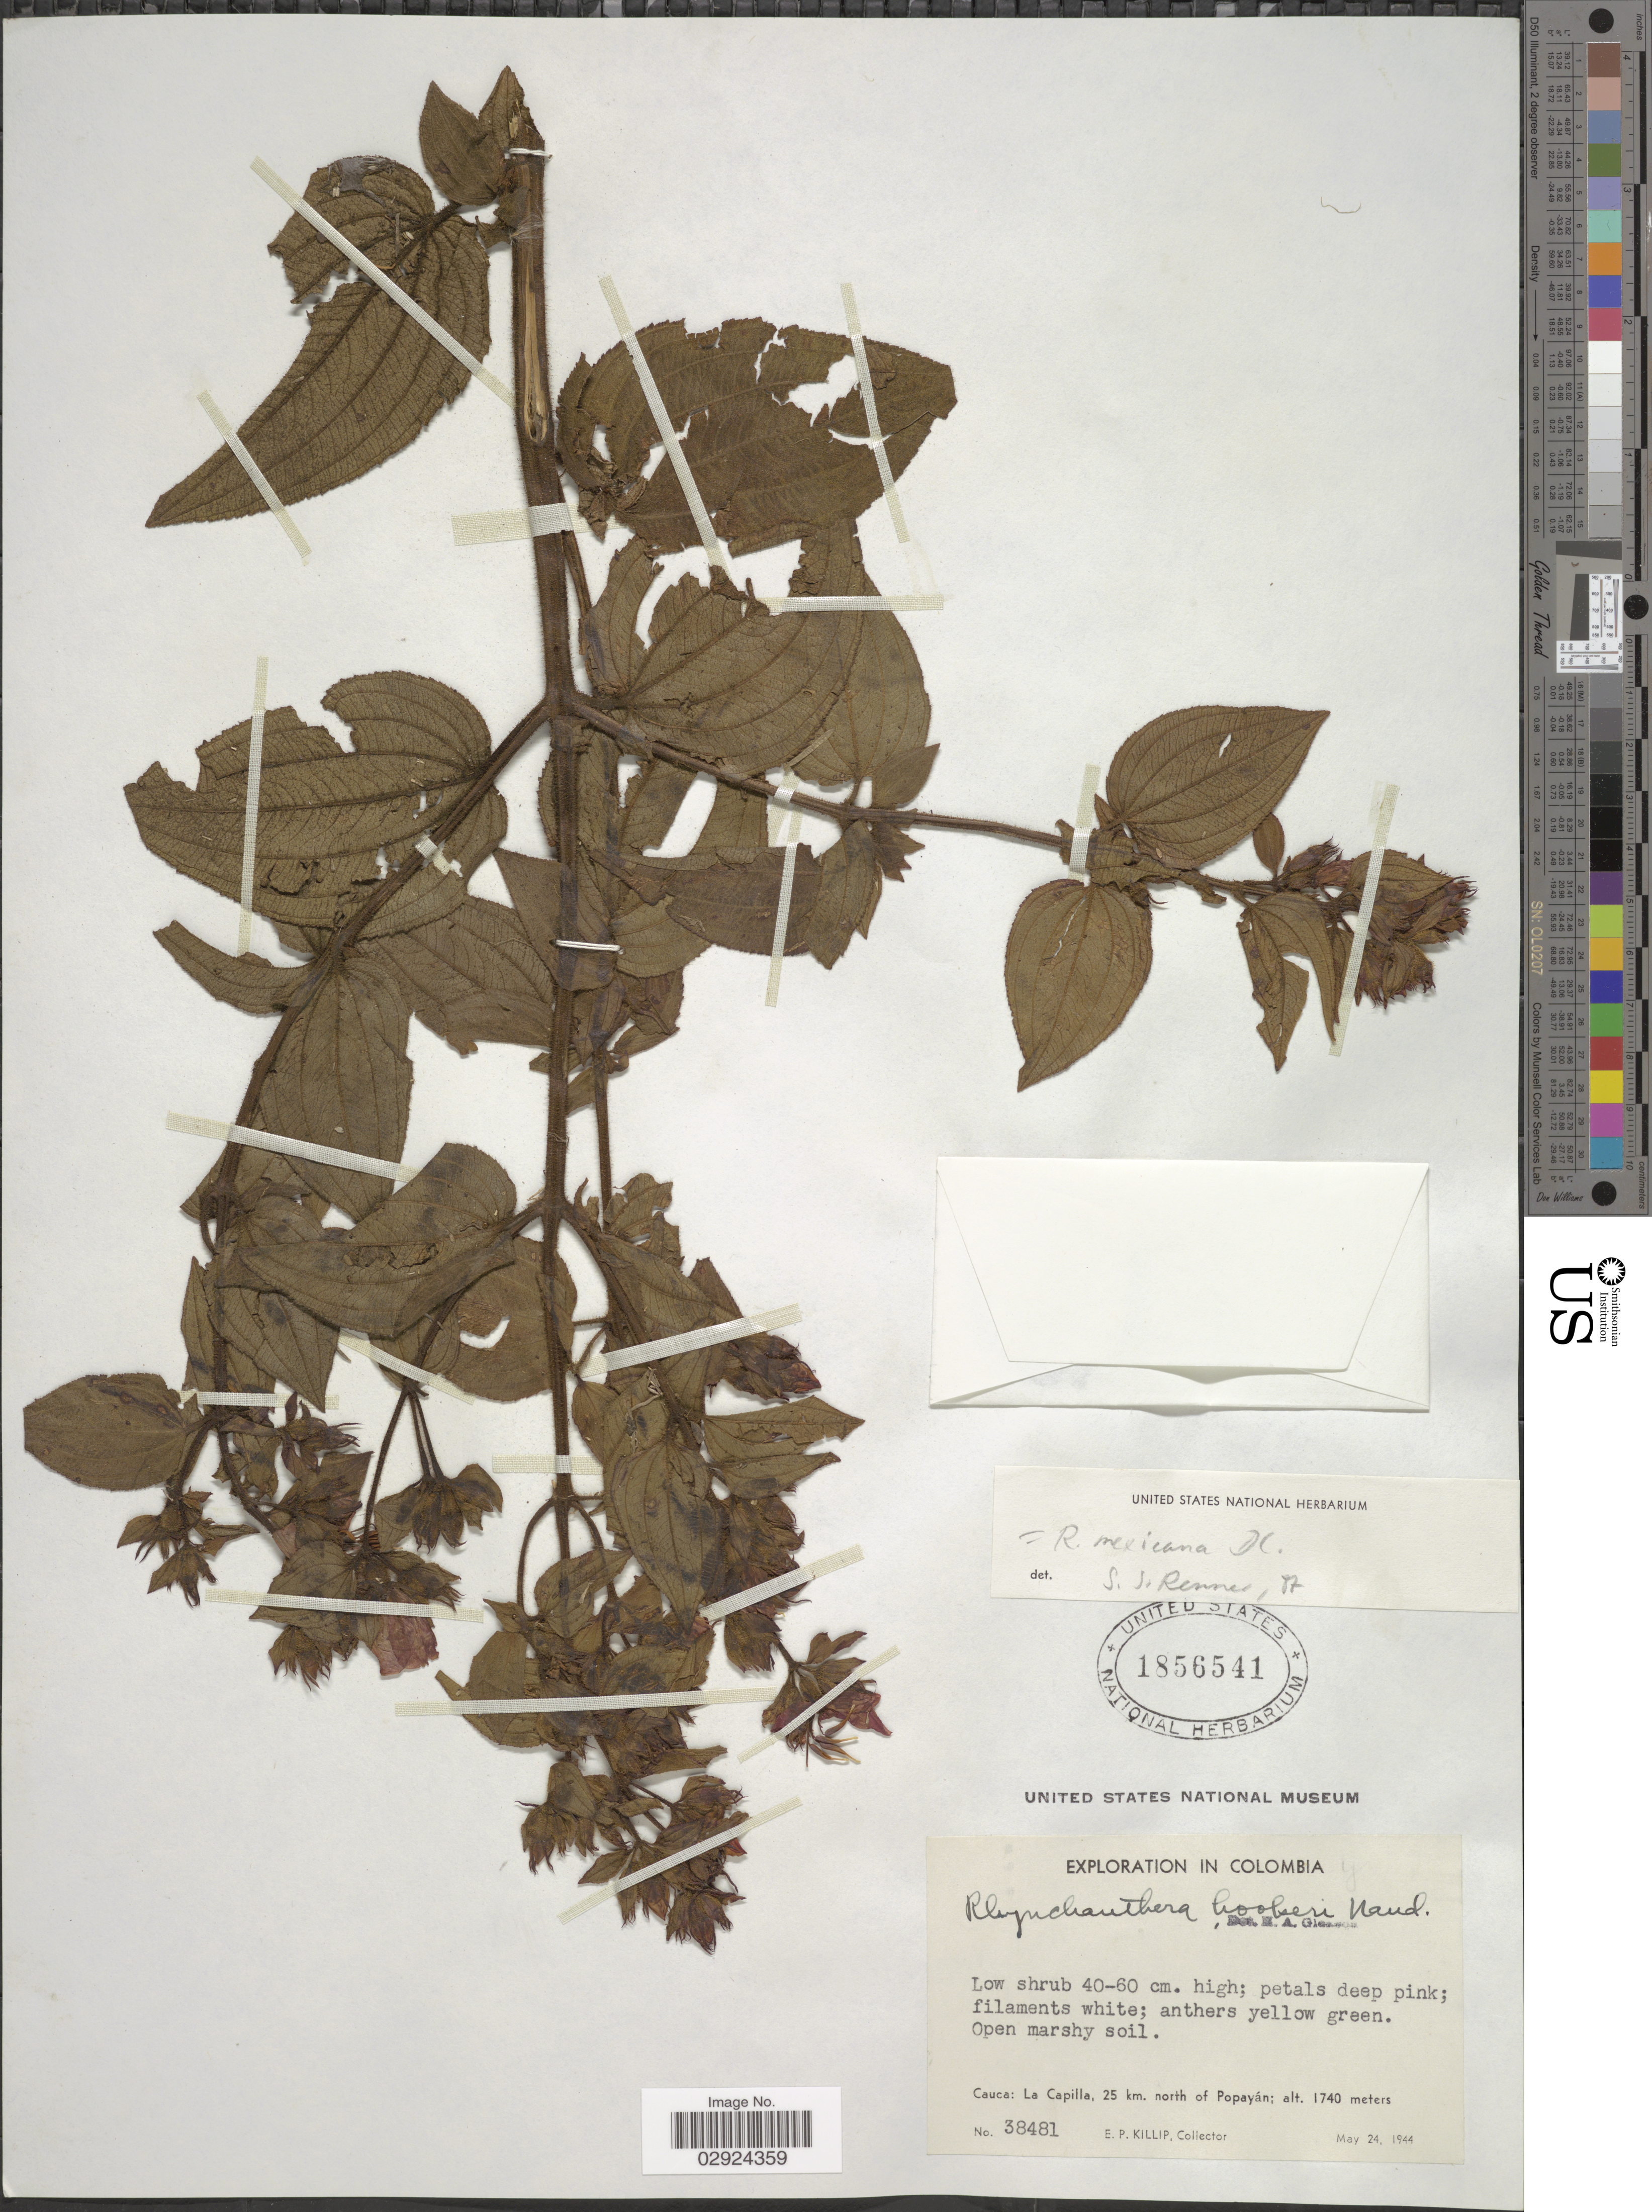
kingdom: Plantae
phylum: Tracheophyta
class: Magnoliopsida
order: Myrtales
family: Melastomataceae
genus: Rhynchanthera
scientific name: Rhynchanthera mexicana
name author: DC.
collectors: E. P. Killip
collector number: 38481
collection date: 1944-05-24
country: Colombia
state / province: Cauca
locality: Cauca: La Capilla, 25 km. north of Popayán.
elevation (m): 1740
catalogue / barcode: US 1856541